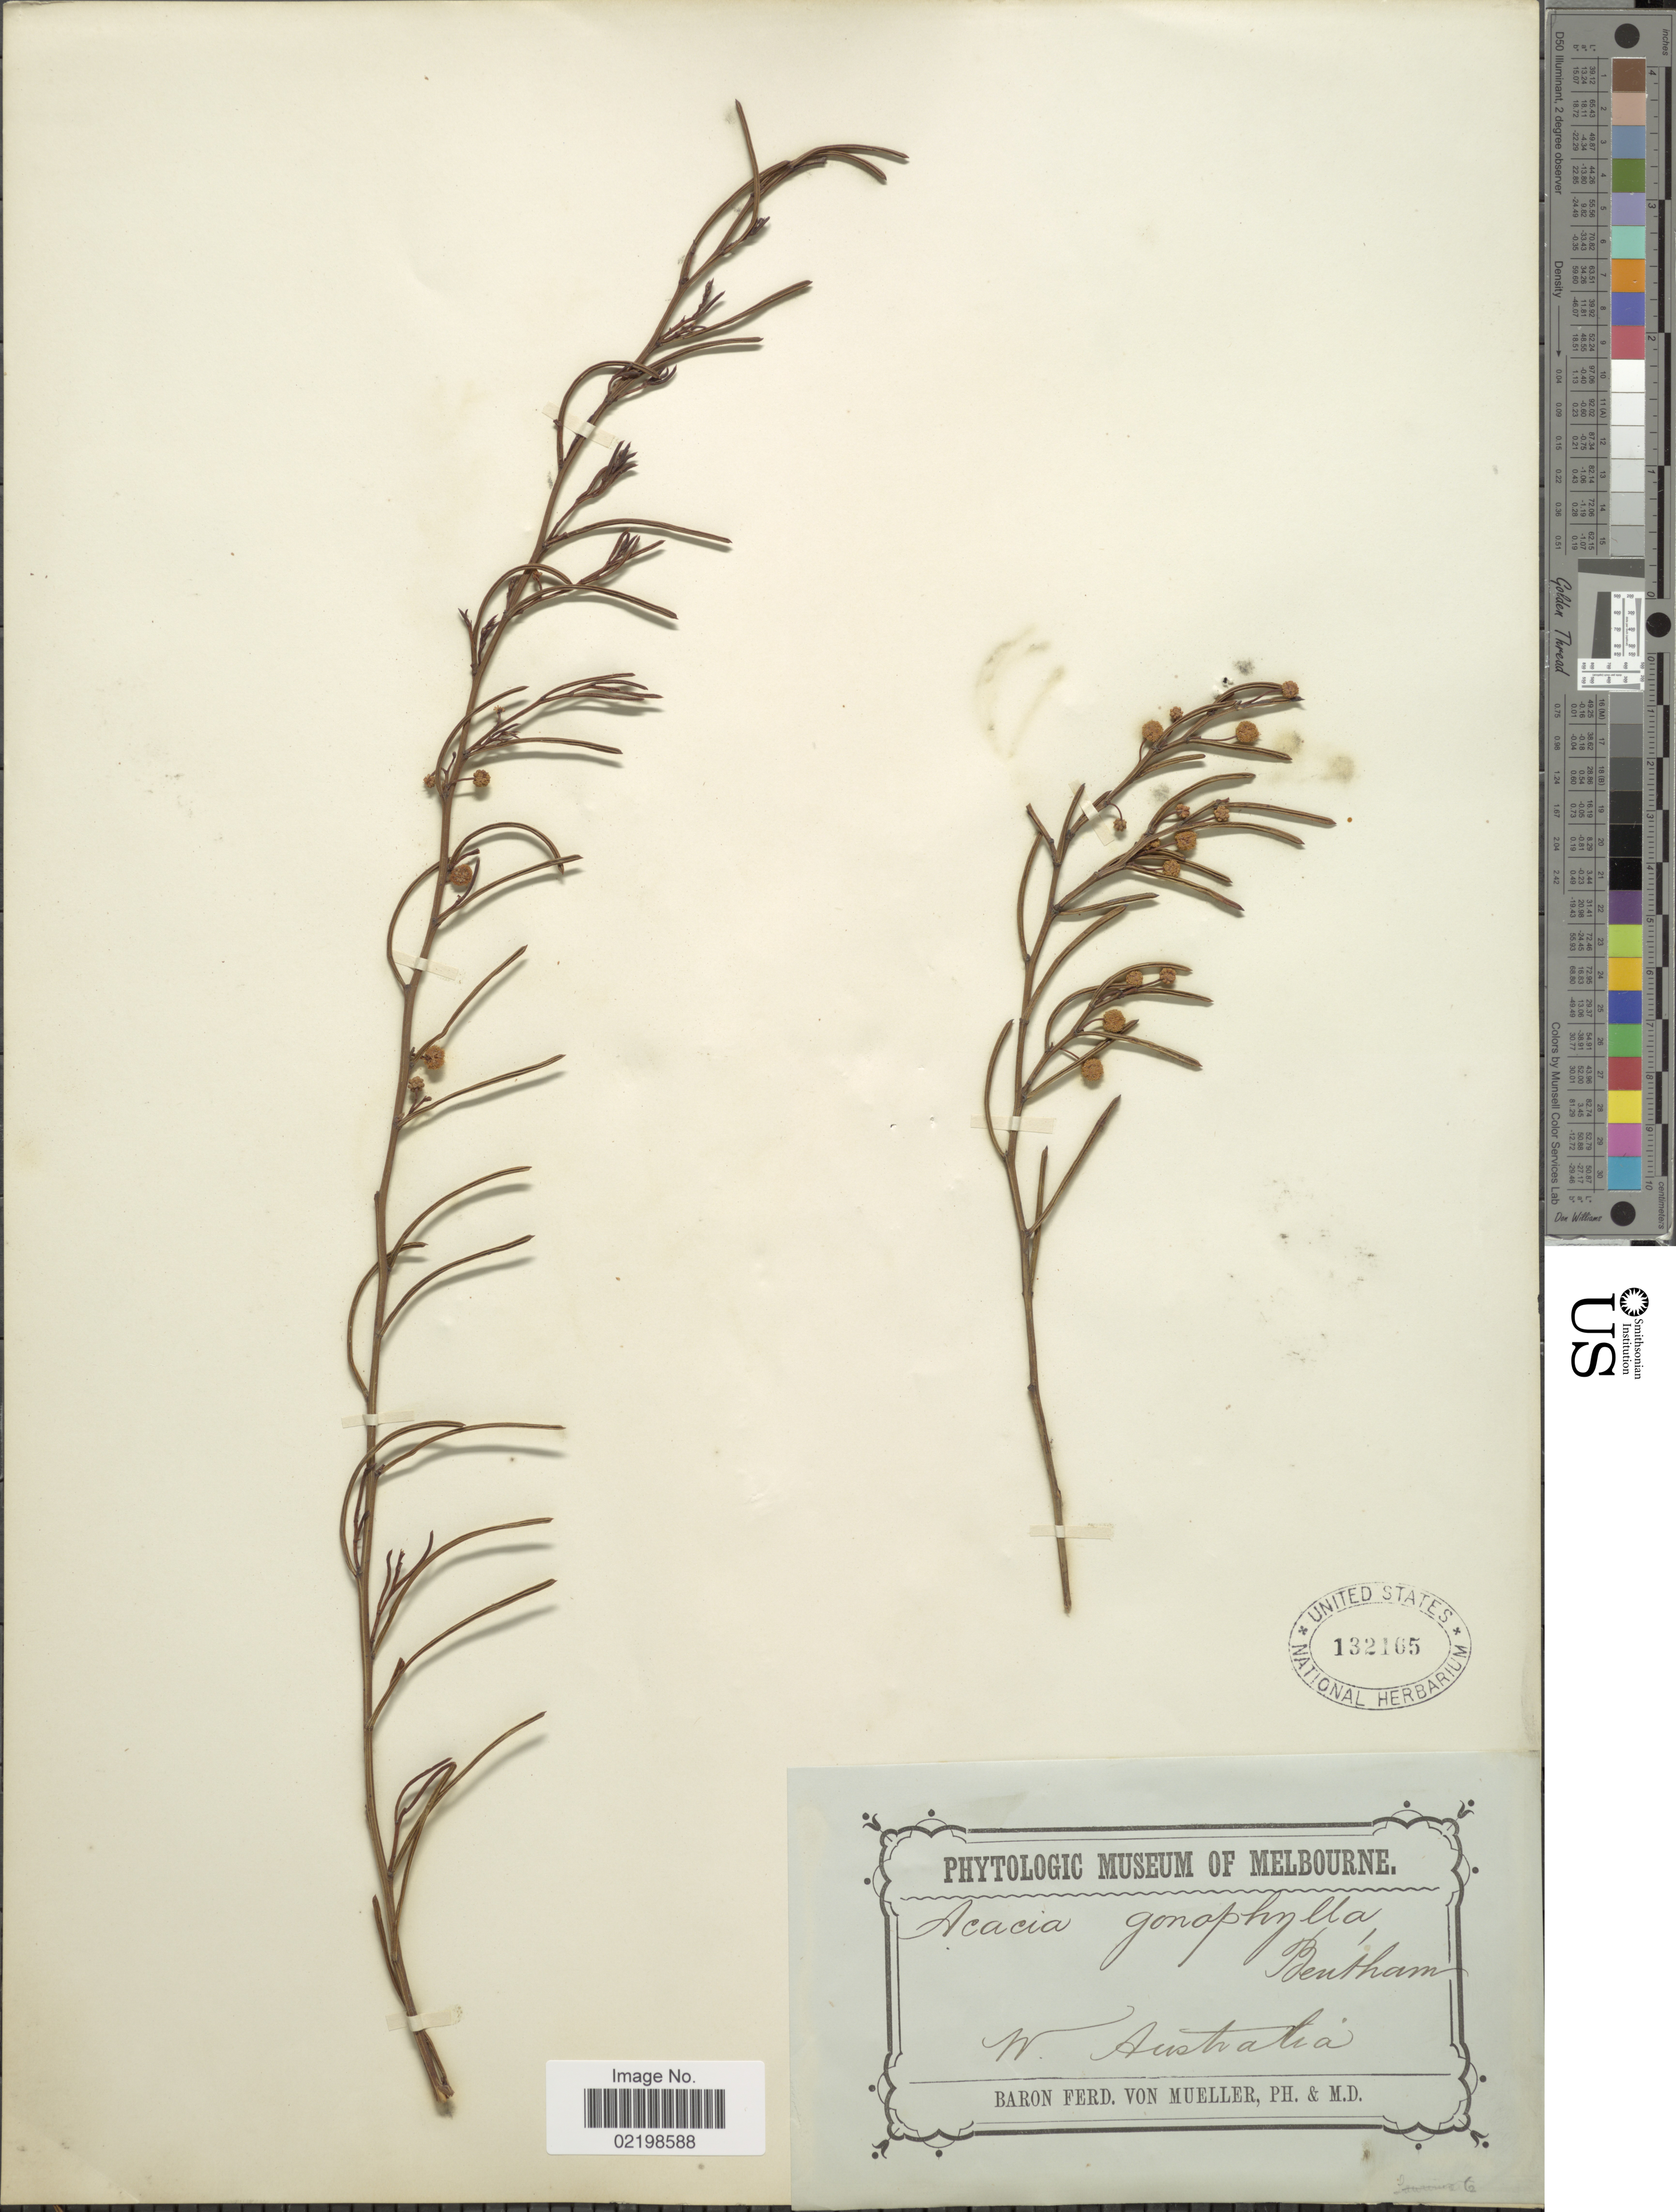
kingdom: Plantae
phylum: Tracheophyta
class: Magnoliopsida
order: Fabales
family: Fabaceae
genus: Acacia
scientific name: Acacia gonophylla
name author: Benth.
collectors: F. Mueller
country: Australia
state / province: Western Australia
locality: W. Australia.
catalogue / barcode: US 132165